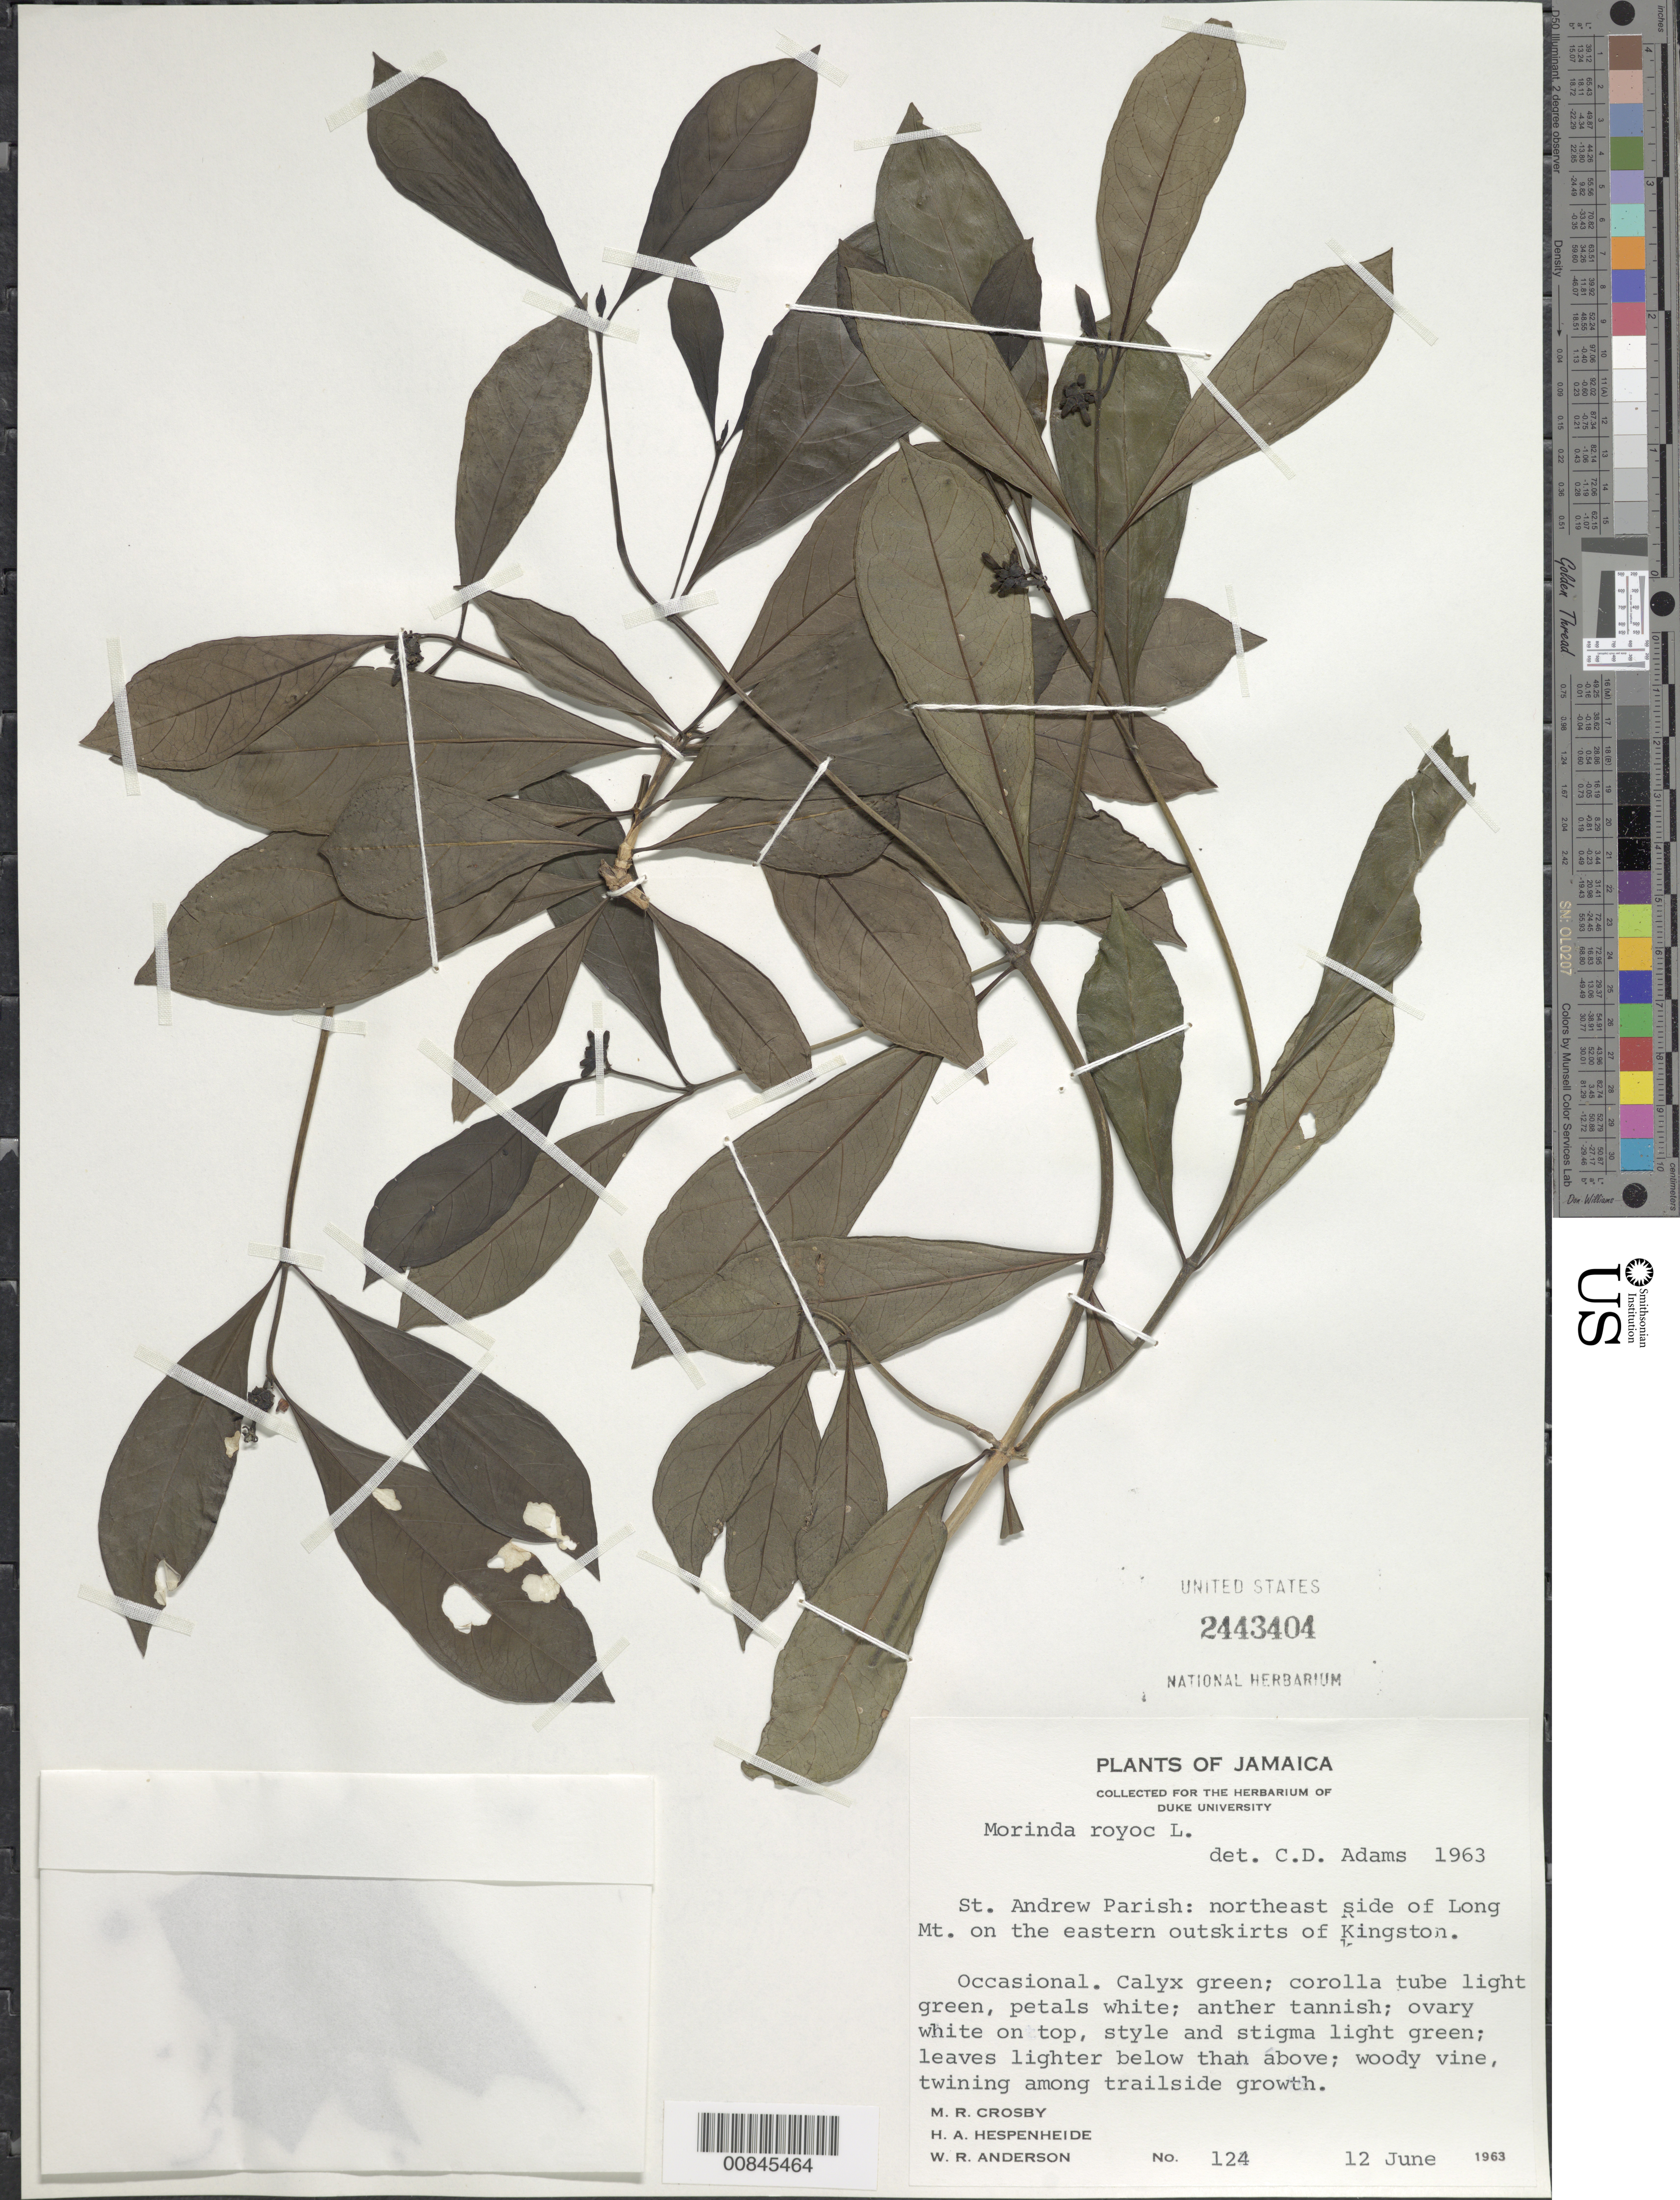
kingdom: Plantae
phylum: Tracheophyta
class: Magnoliopsida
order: Gentianales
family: Rubiaceae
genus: Morinda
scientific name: Morinda royoc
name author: L.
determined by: Adams, C. D.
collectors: M. R. Crosby, H. A. Hespenheide & W. R. Anderson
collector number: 124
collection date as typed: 12 Jun 1963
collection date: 1963-06-12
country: Jamaica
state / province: Saint Andrew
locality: Northeast side of Long Mt., on eastern outskirts of Kingston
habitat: Among trailside growth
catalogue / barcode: US 2443404